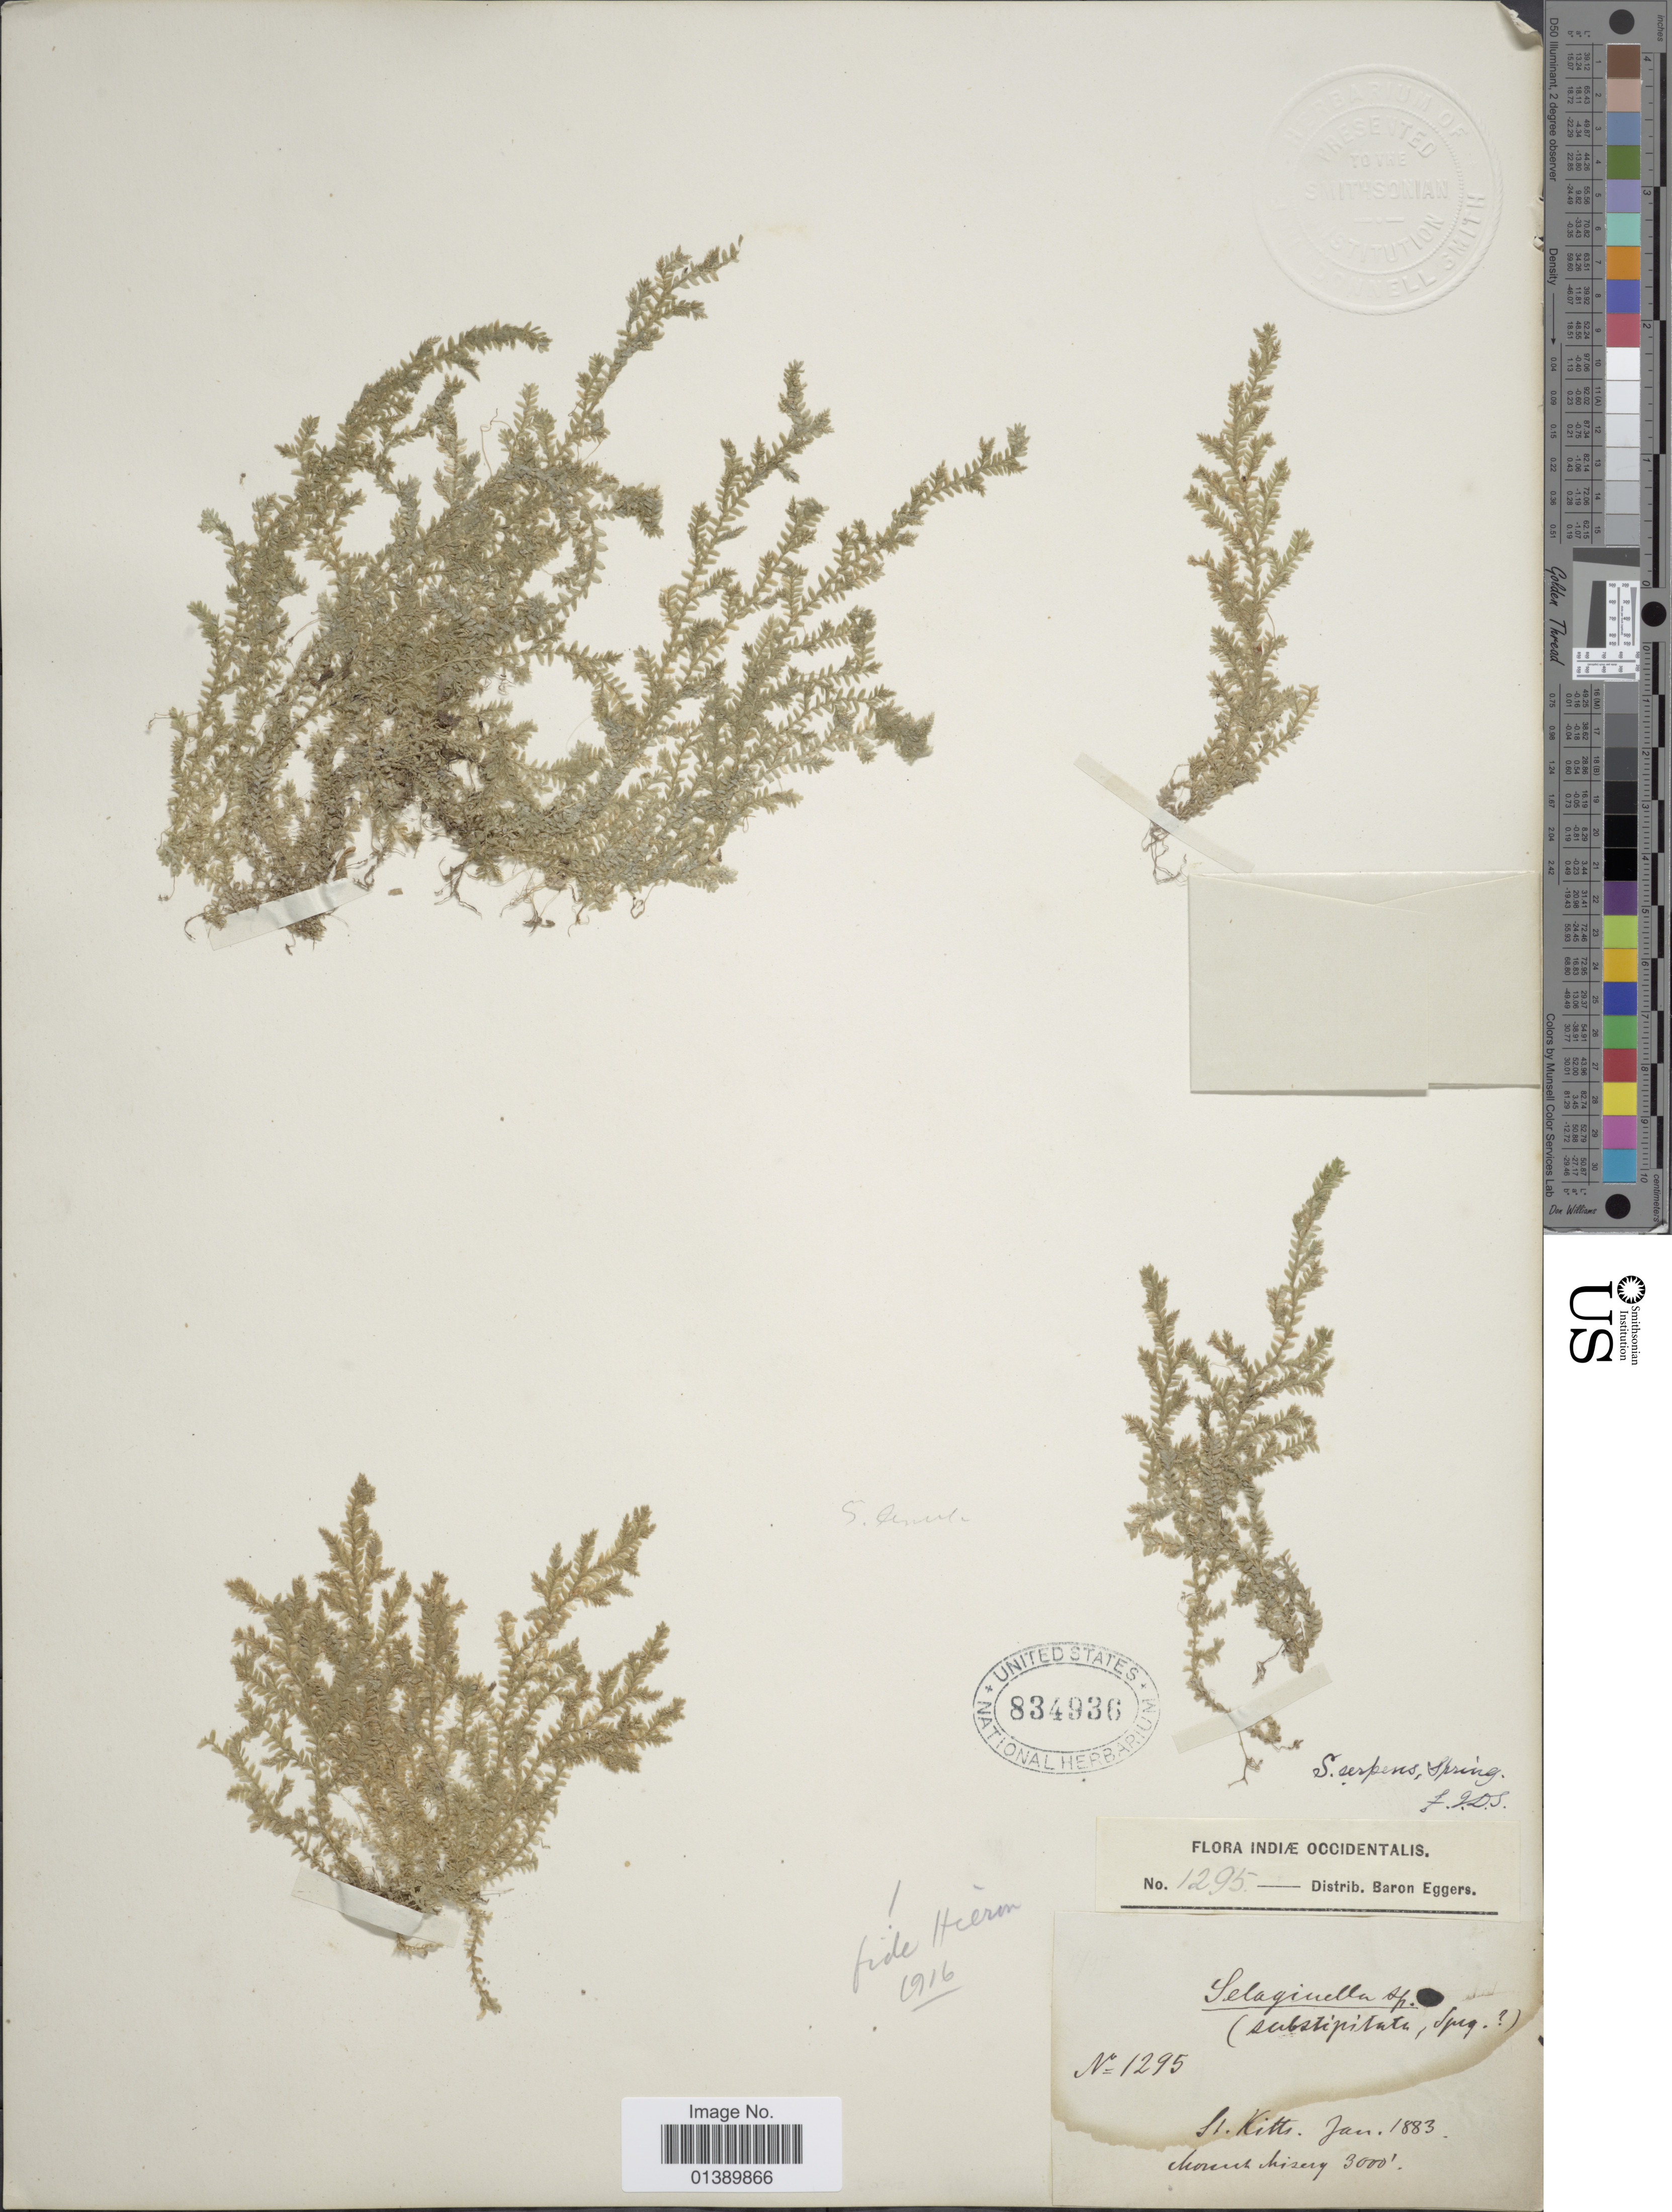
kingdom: Plantae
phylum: Tracheophyta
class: Lycopodiopsida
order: Selaginellales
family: Selaginellaceae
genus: Selaginella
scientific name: Selaginella substipitata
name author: Spring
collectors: H. F. A. von Eggers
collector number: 1295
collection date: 1883-01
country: St. Christopher-Nevis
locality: St Kitts [interpreted]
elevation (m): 914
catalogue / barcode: US 834936